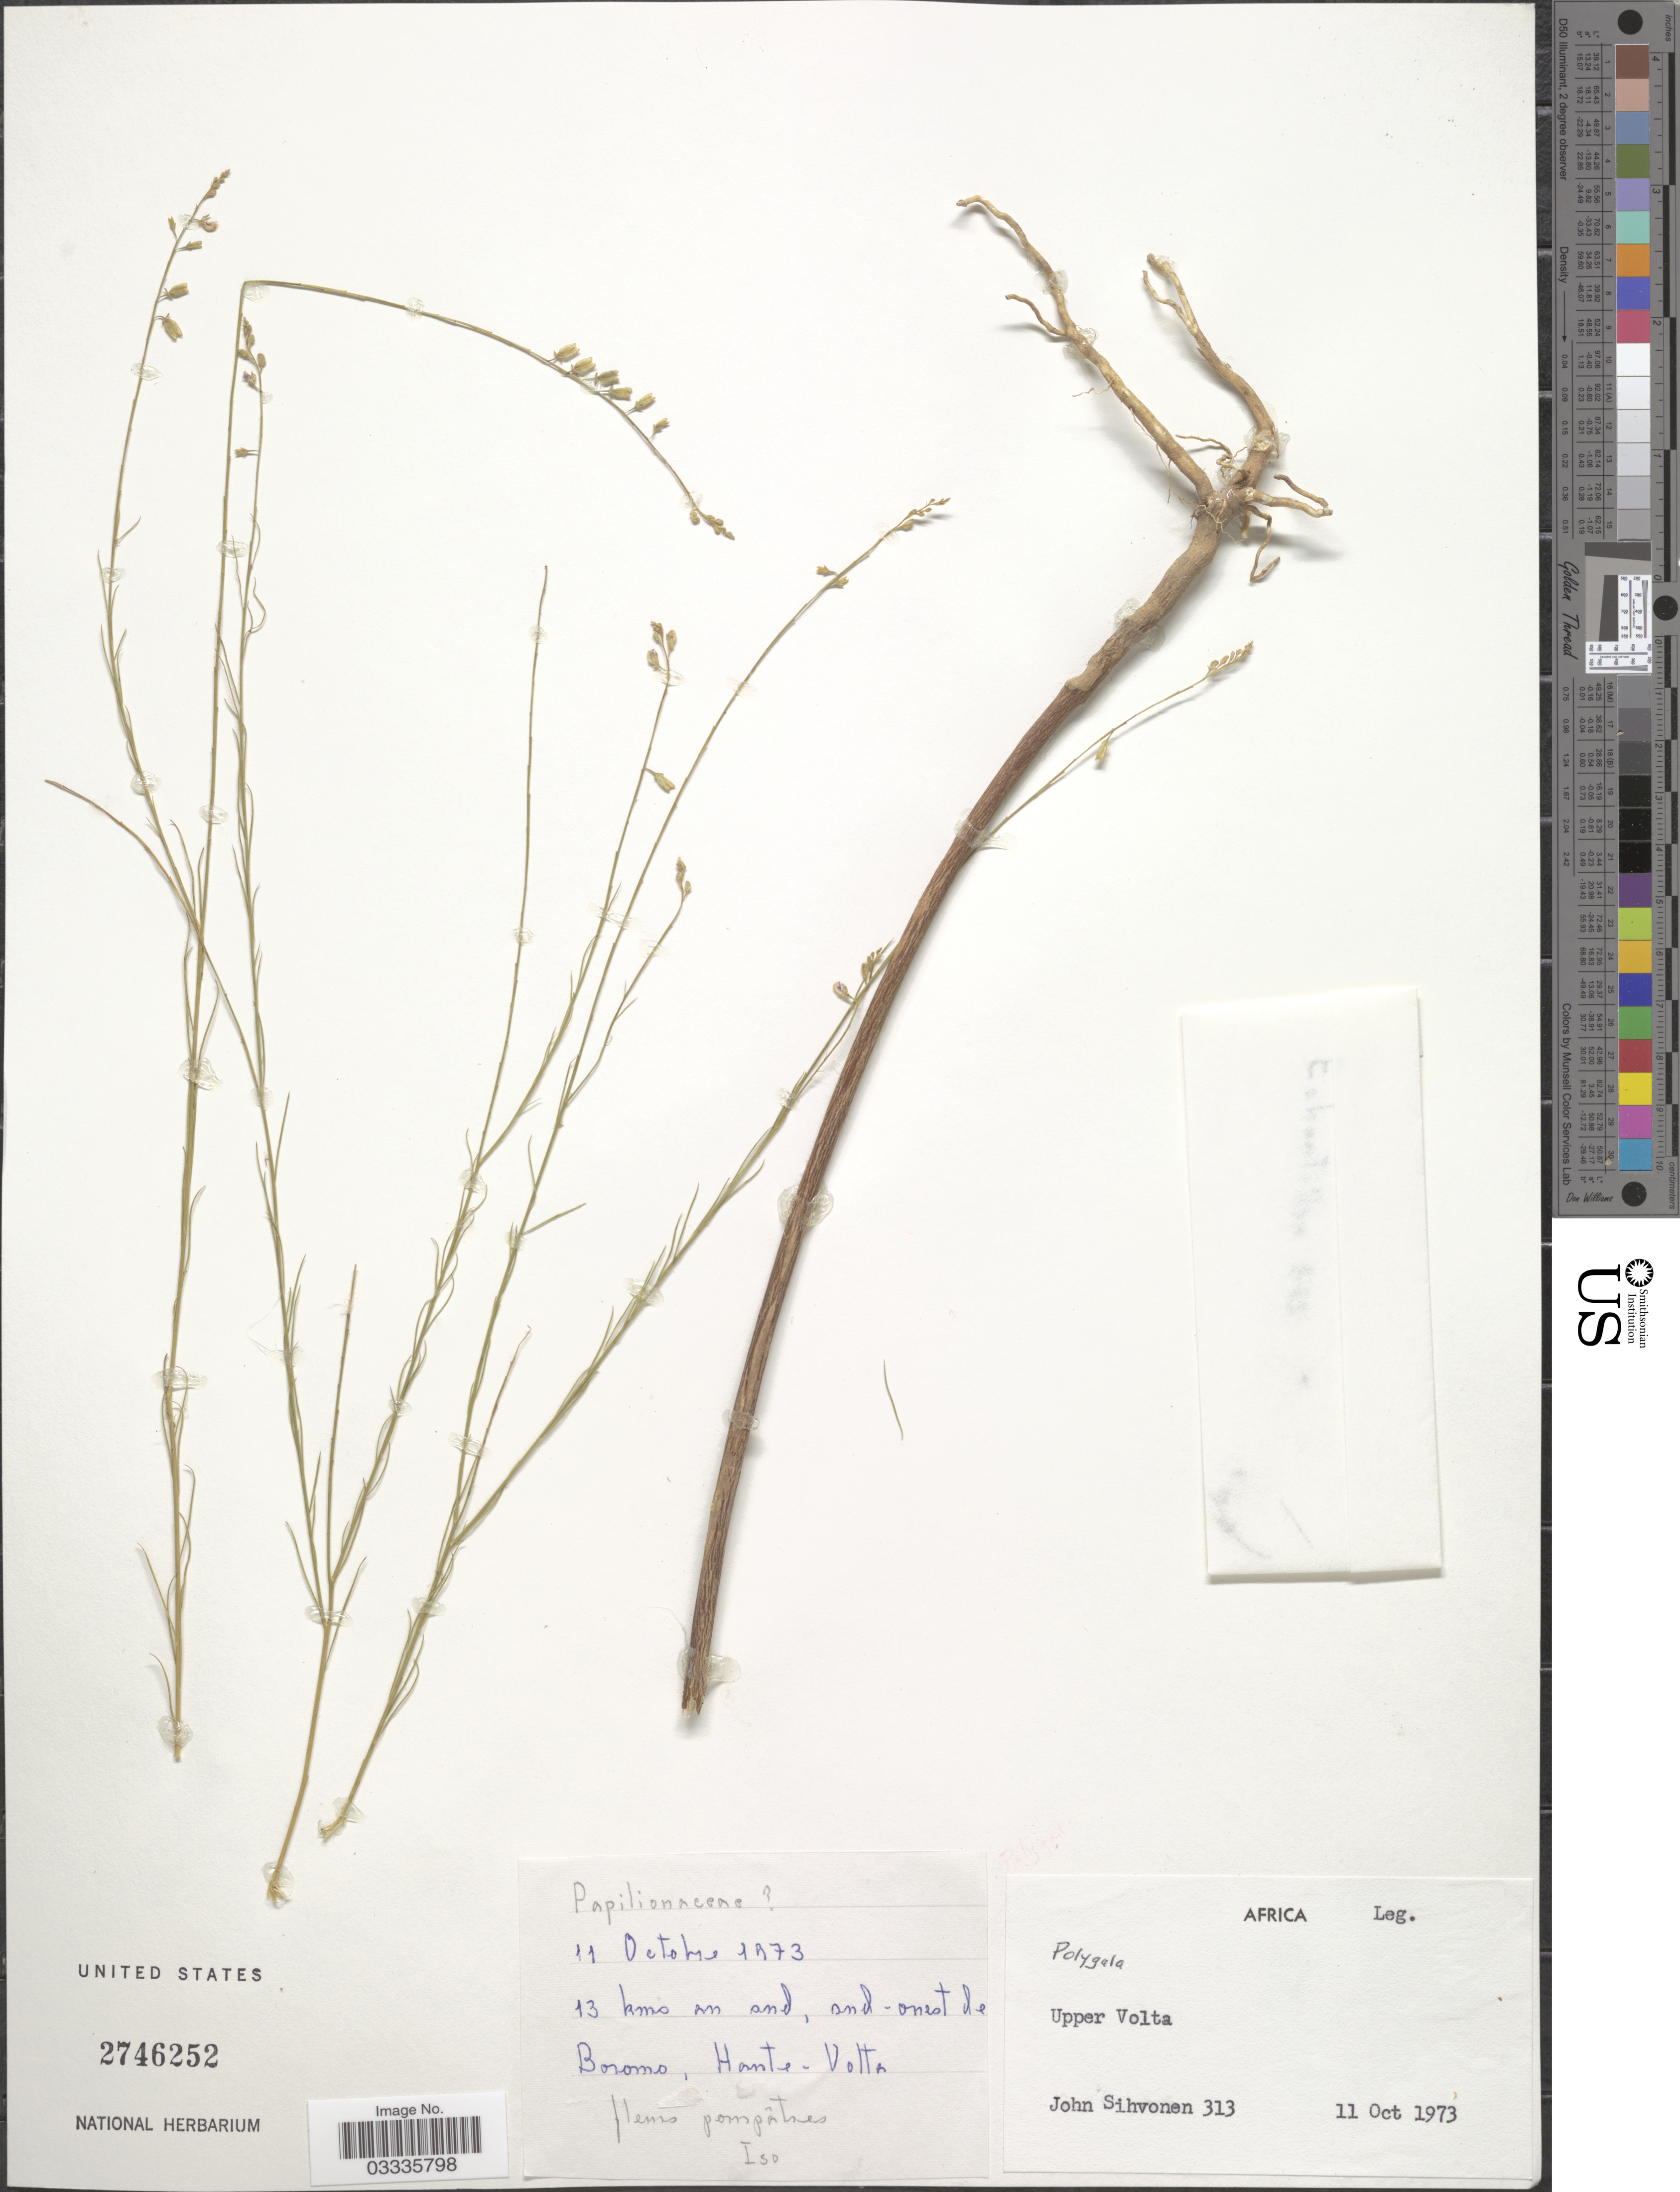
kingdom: Plantae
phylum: Tracheophyta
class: Magnoliopsida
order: Fabales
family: Polygalaceae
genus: Polygala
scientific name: Polygala sp.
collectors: J. Sihvonen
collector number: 313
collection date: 1973-10-11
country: Burkina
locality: Africa. Upper Volta. 13 kms au sud, sud-ouest de Boromo, Haute-Volta.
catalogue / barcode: US 2746252